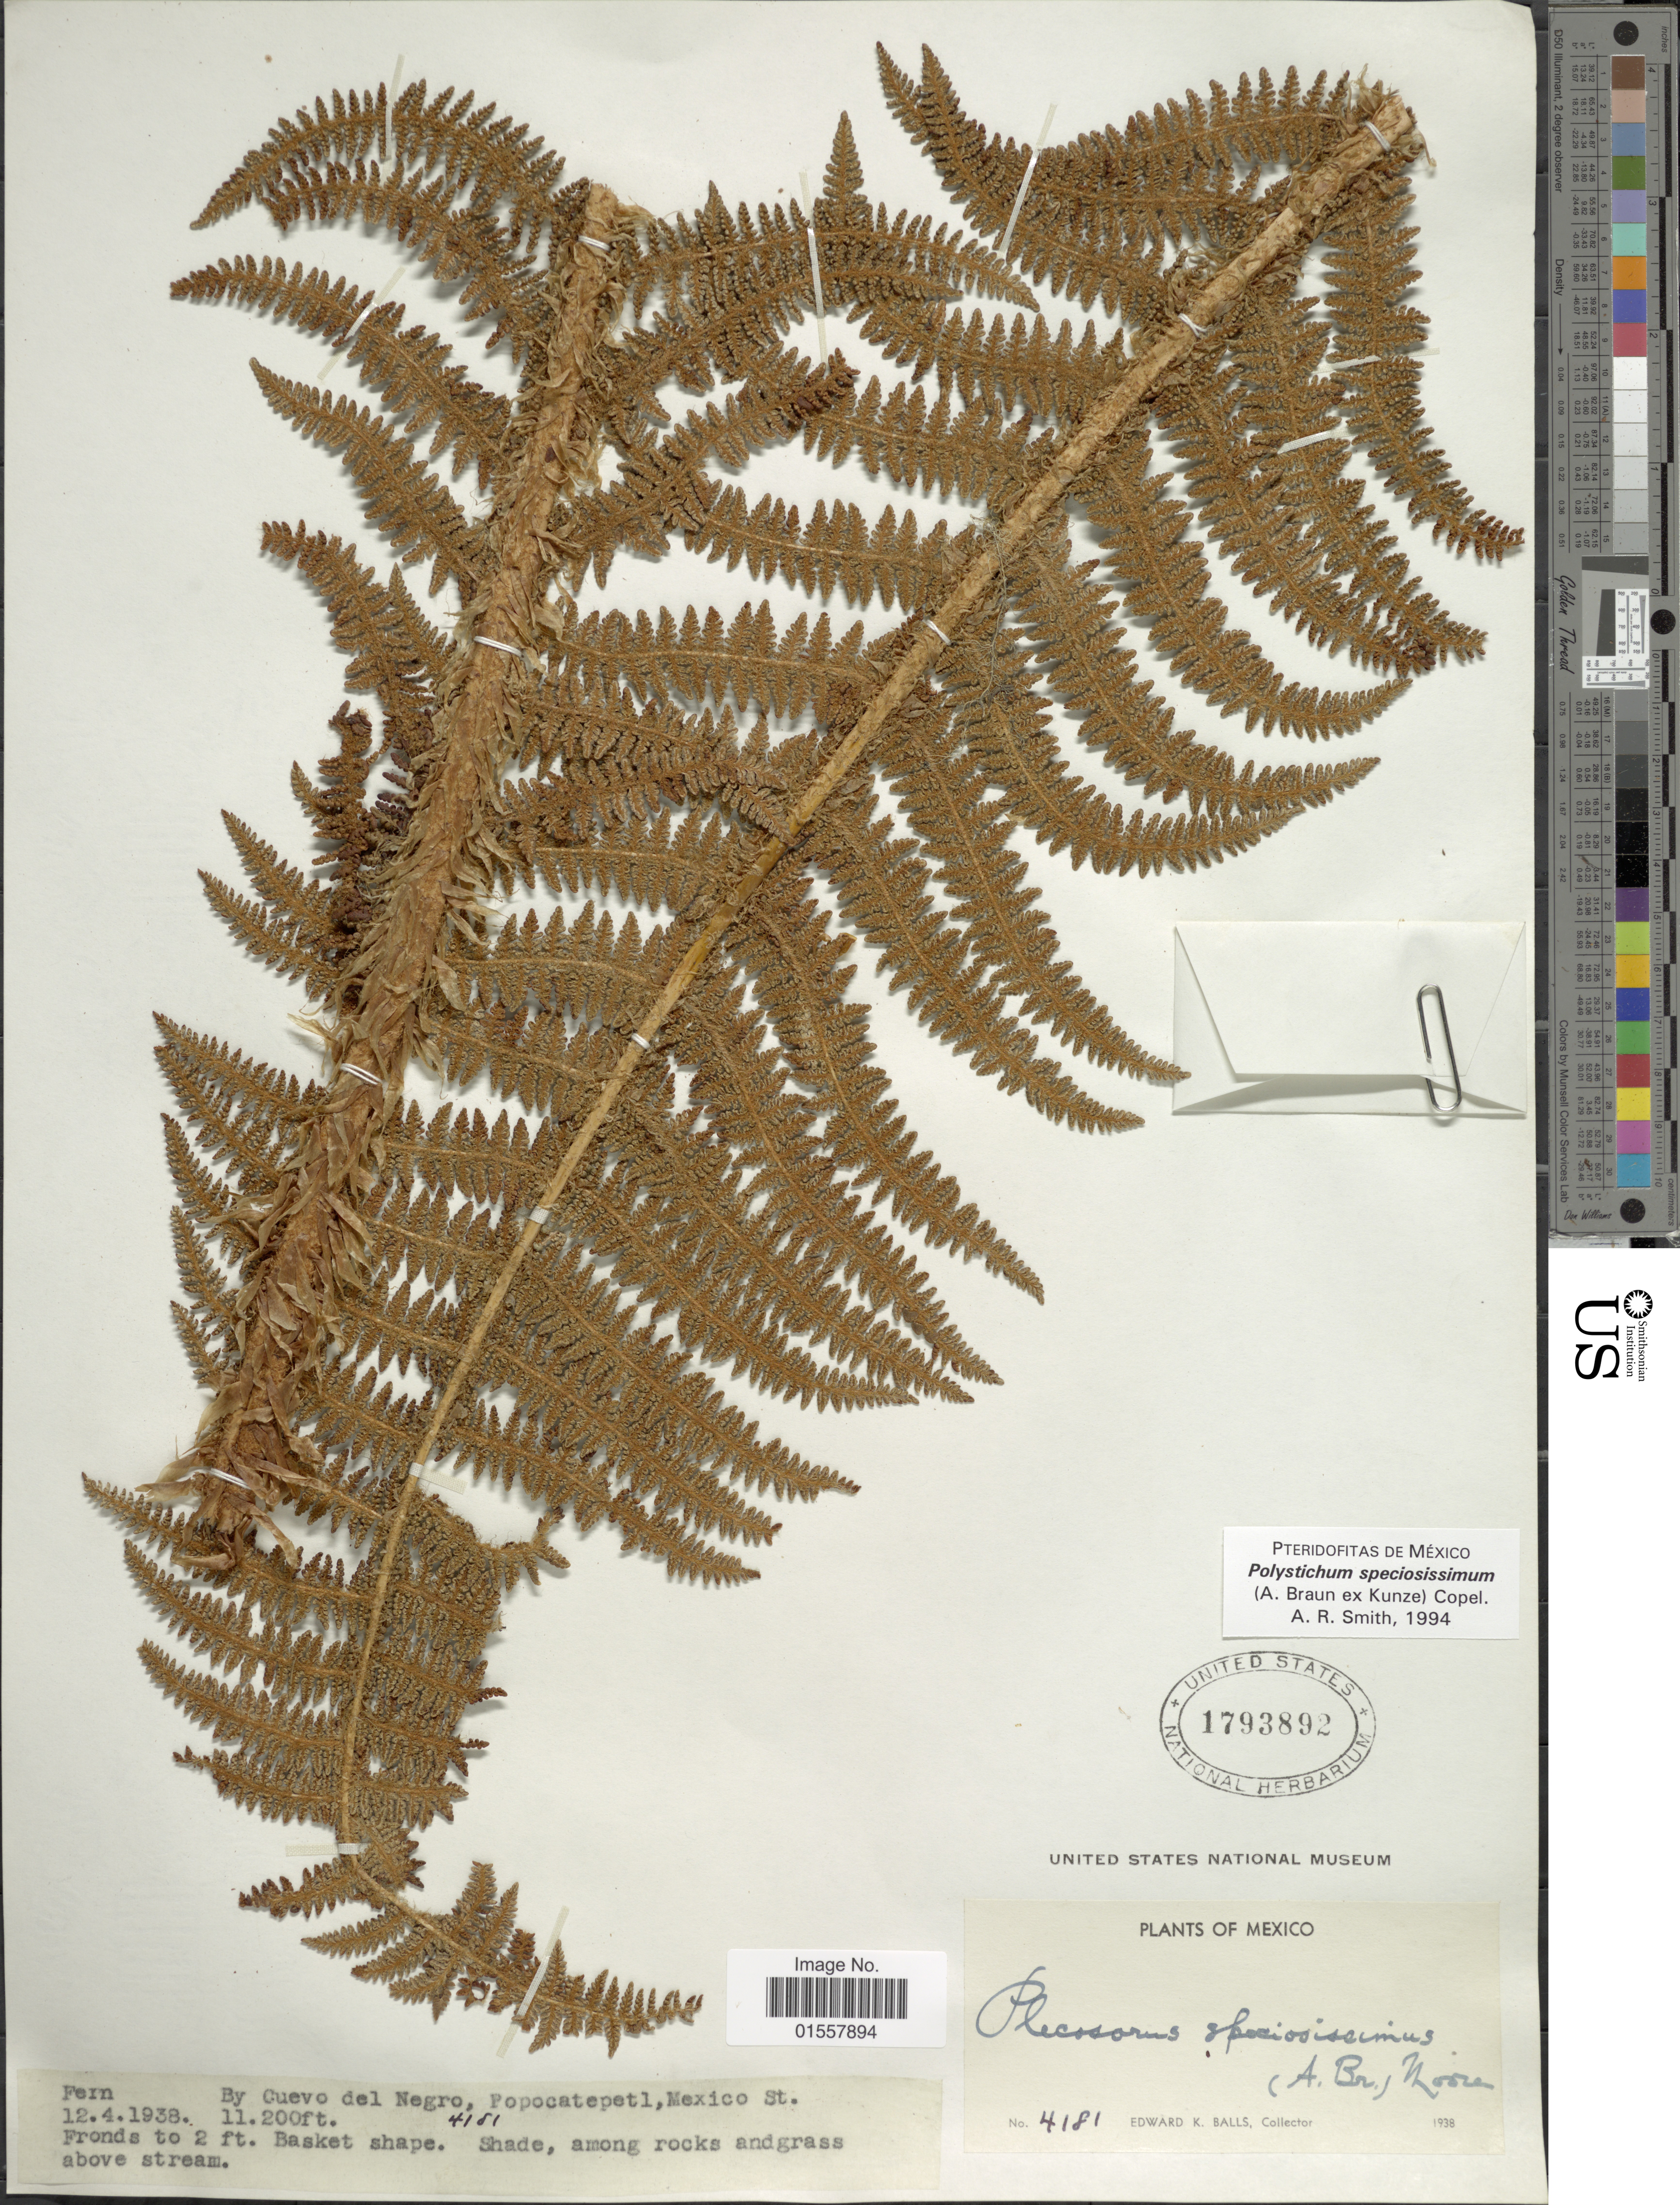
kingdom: Plantae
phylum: Tracheophyta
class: Polypodiopsida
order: Polypodiales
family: Dryopteridaceae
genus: Polystichum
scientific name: Polystichum speciosissimum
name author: (A. Braun ex Kunze) Copel.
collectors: E. K. Balls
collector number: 4181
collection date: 1938-04-12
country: Mexico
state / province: México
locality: By Cuevo del Negro, Popocatepetl, Mexico St.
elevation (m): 3414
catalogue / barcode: US 1793892